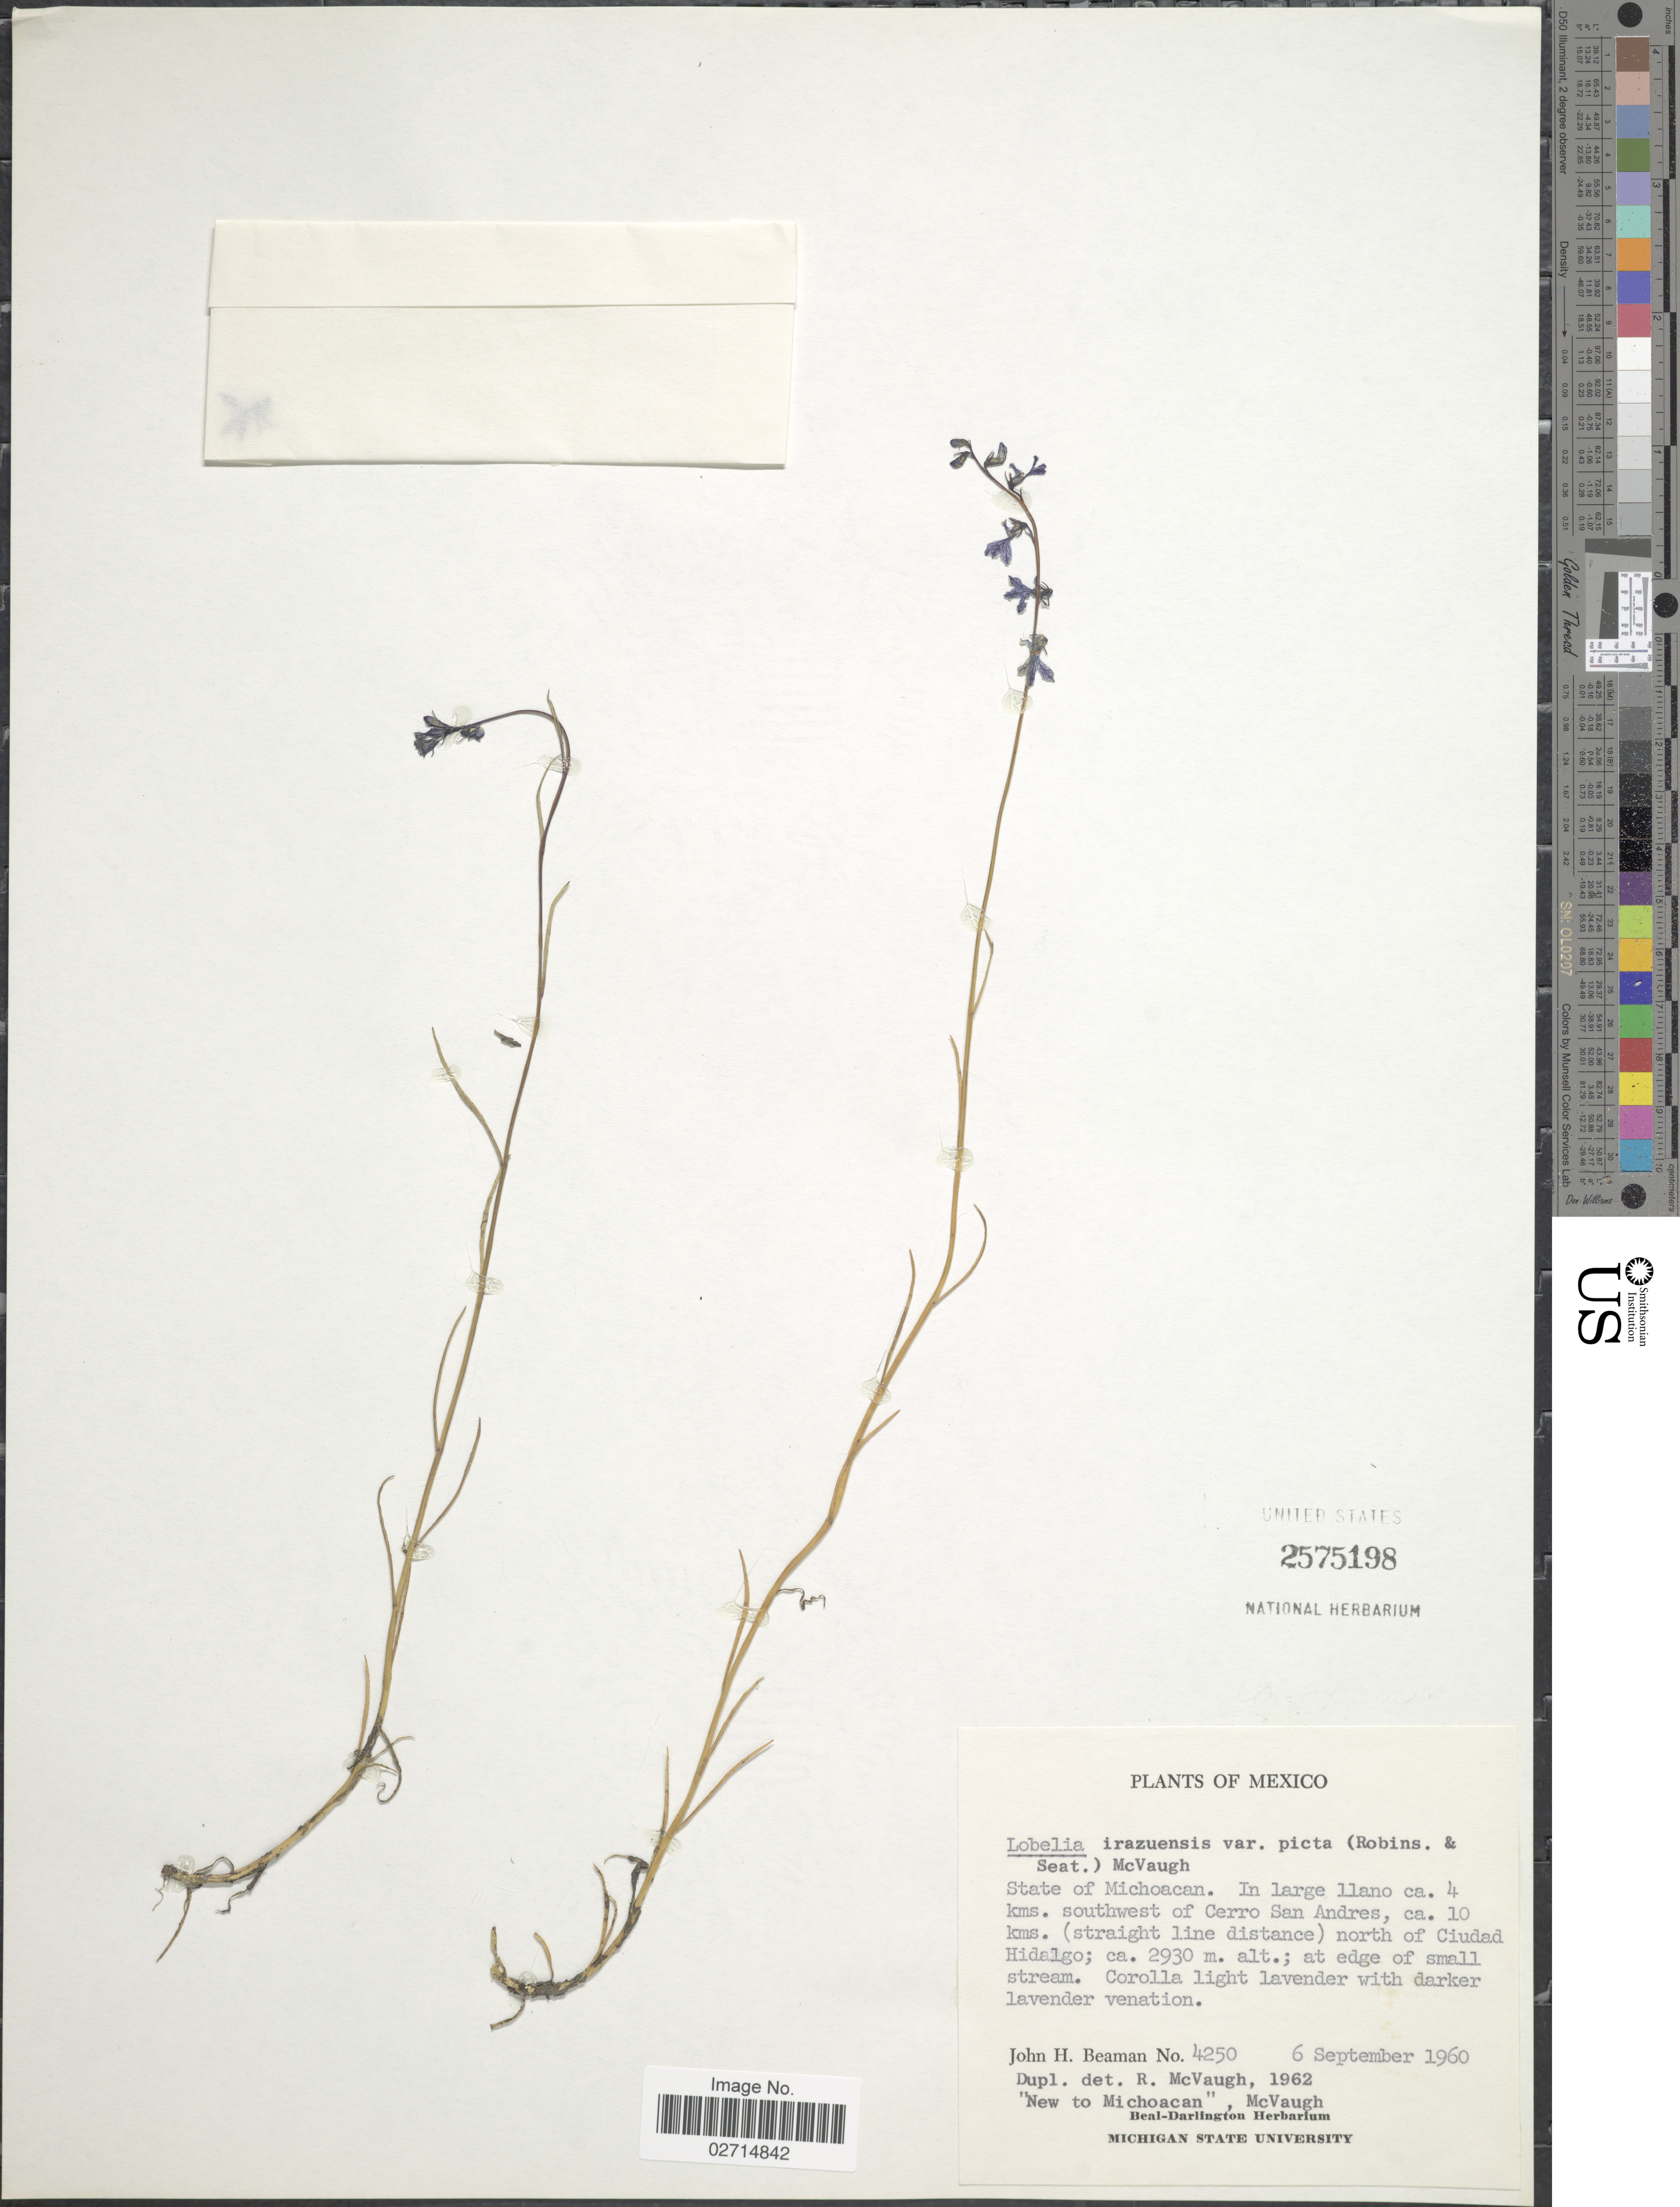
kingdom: Plantae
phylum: Tracheophyta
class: Magnoliopsida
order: Asterales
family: Campanulaceae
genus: Lobelia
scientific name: Lobelia irasuensis subsp. picta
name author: (B.L. Rob. & Seaton) Lammers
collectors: J. H. Beaman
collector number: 4250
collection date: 1960-09-06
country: Mexico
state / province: Michoacán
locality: In large llano ca. 4 kms. southwest of Cerro San Andres, ca. 10 kms. (straight line distance) north of Ciudad Hidalgo.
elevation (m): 2930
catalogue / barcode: US 2575198